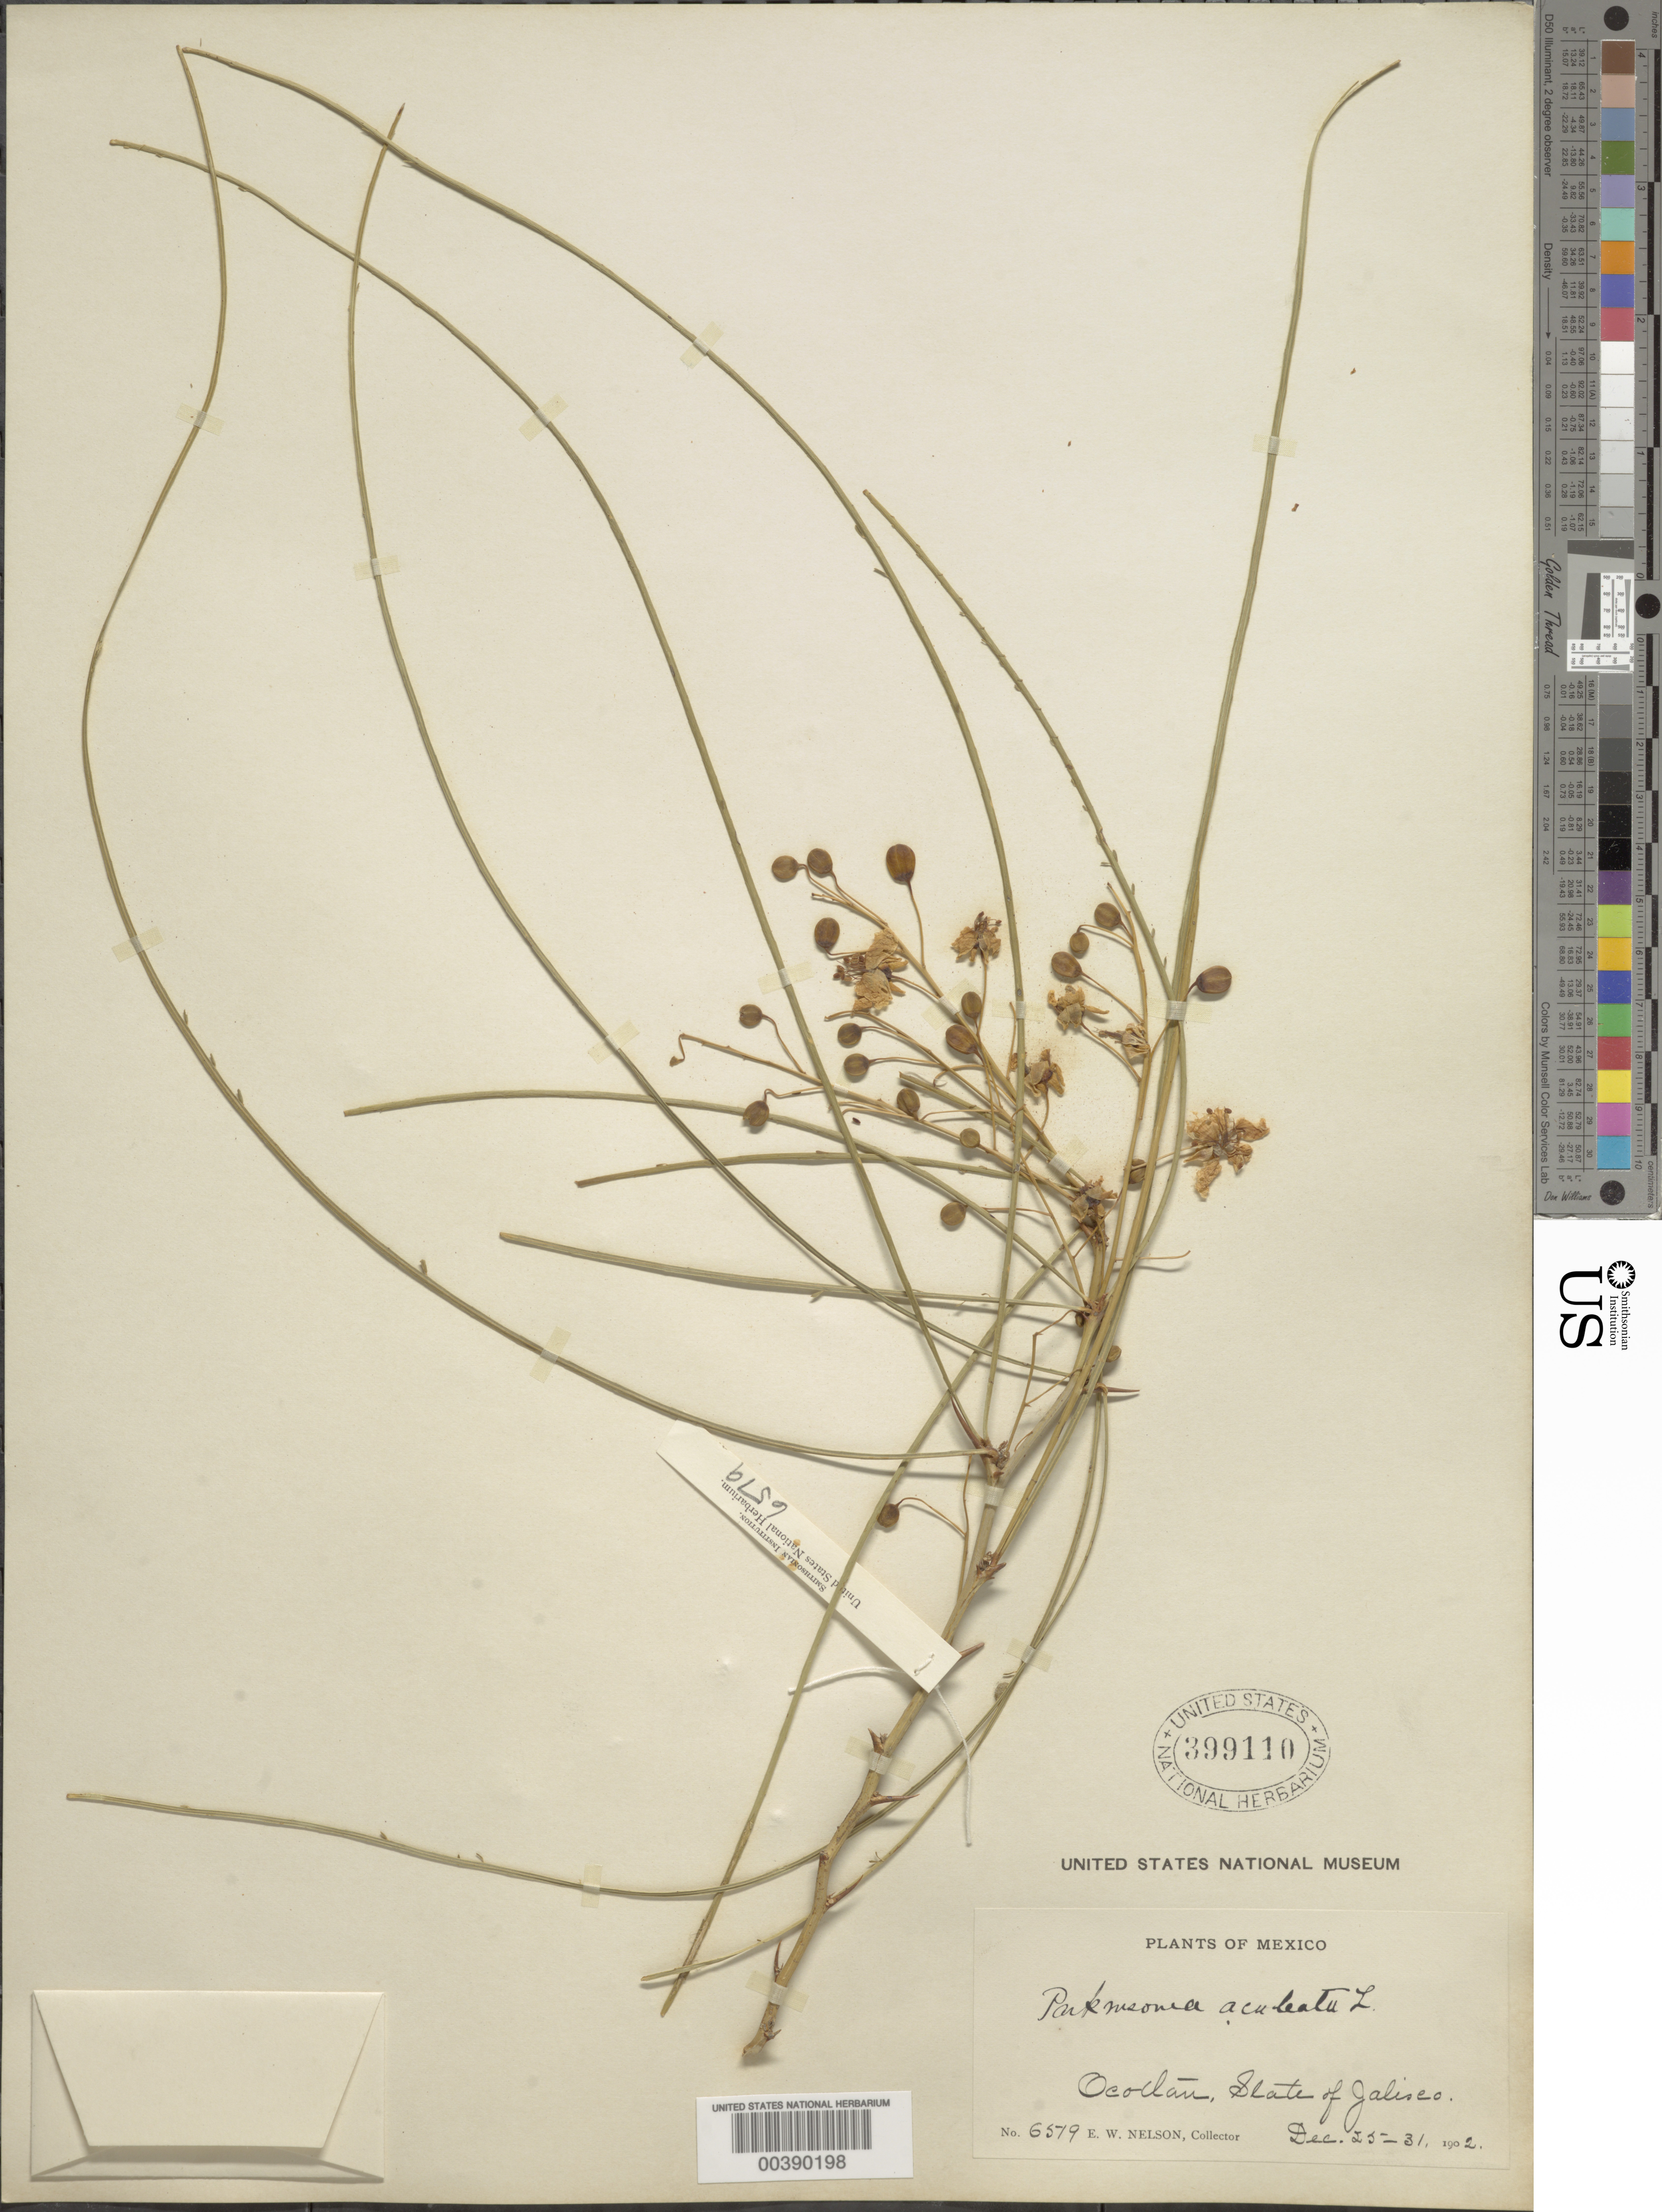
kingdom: Plantae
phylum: Tracheophyta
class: Magnoliopsida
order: Fabales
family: Fabaceae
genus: Parkinsonia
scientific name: Parkinsonia aculeata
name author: L.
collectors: E. W. Nelson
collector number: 6519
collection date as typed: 25 Dec 1902 to 31 Dec 1902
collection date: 1902-12-25/1902-12-31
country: Mexico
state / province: Jalisco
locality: Ocotlan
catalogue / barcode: US 399110